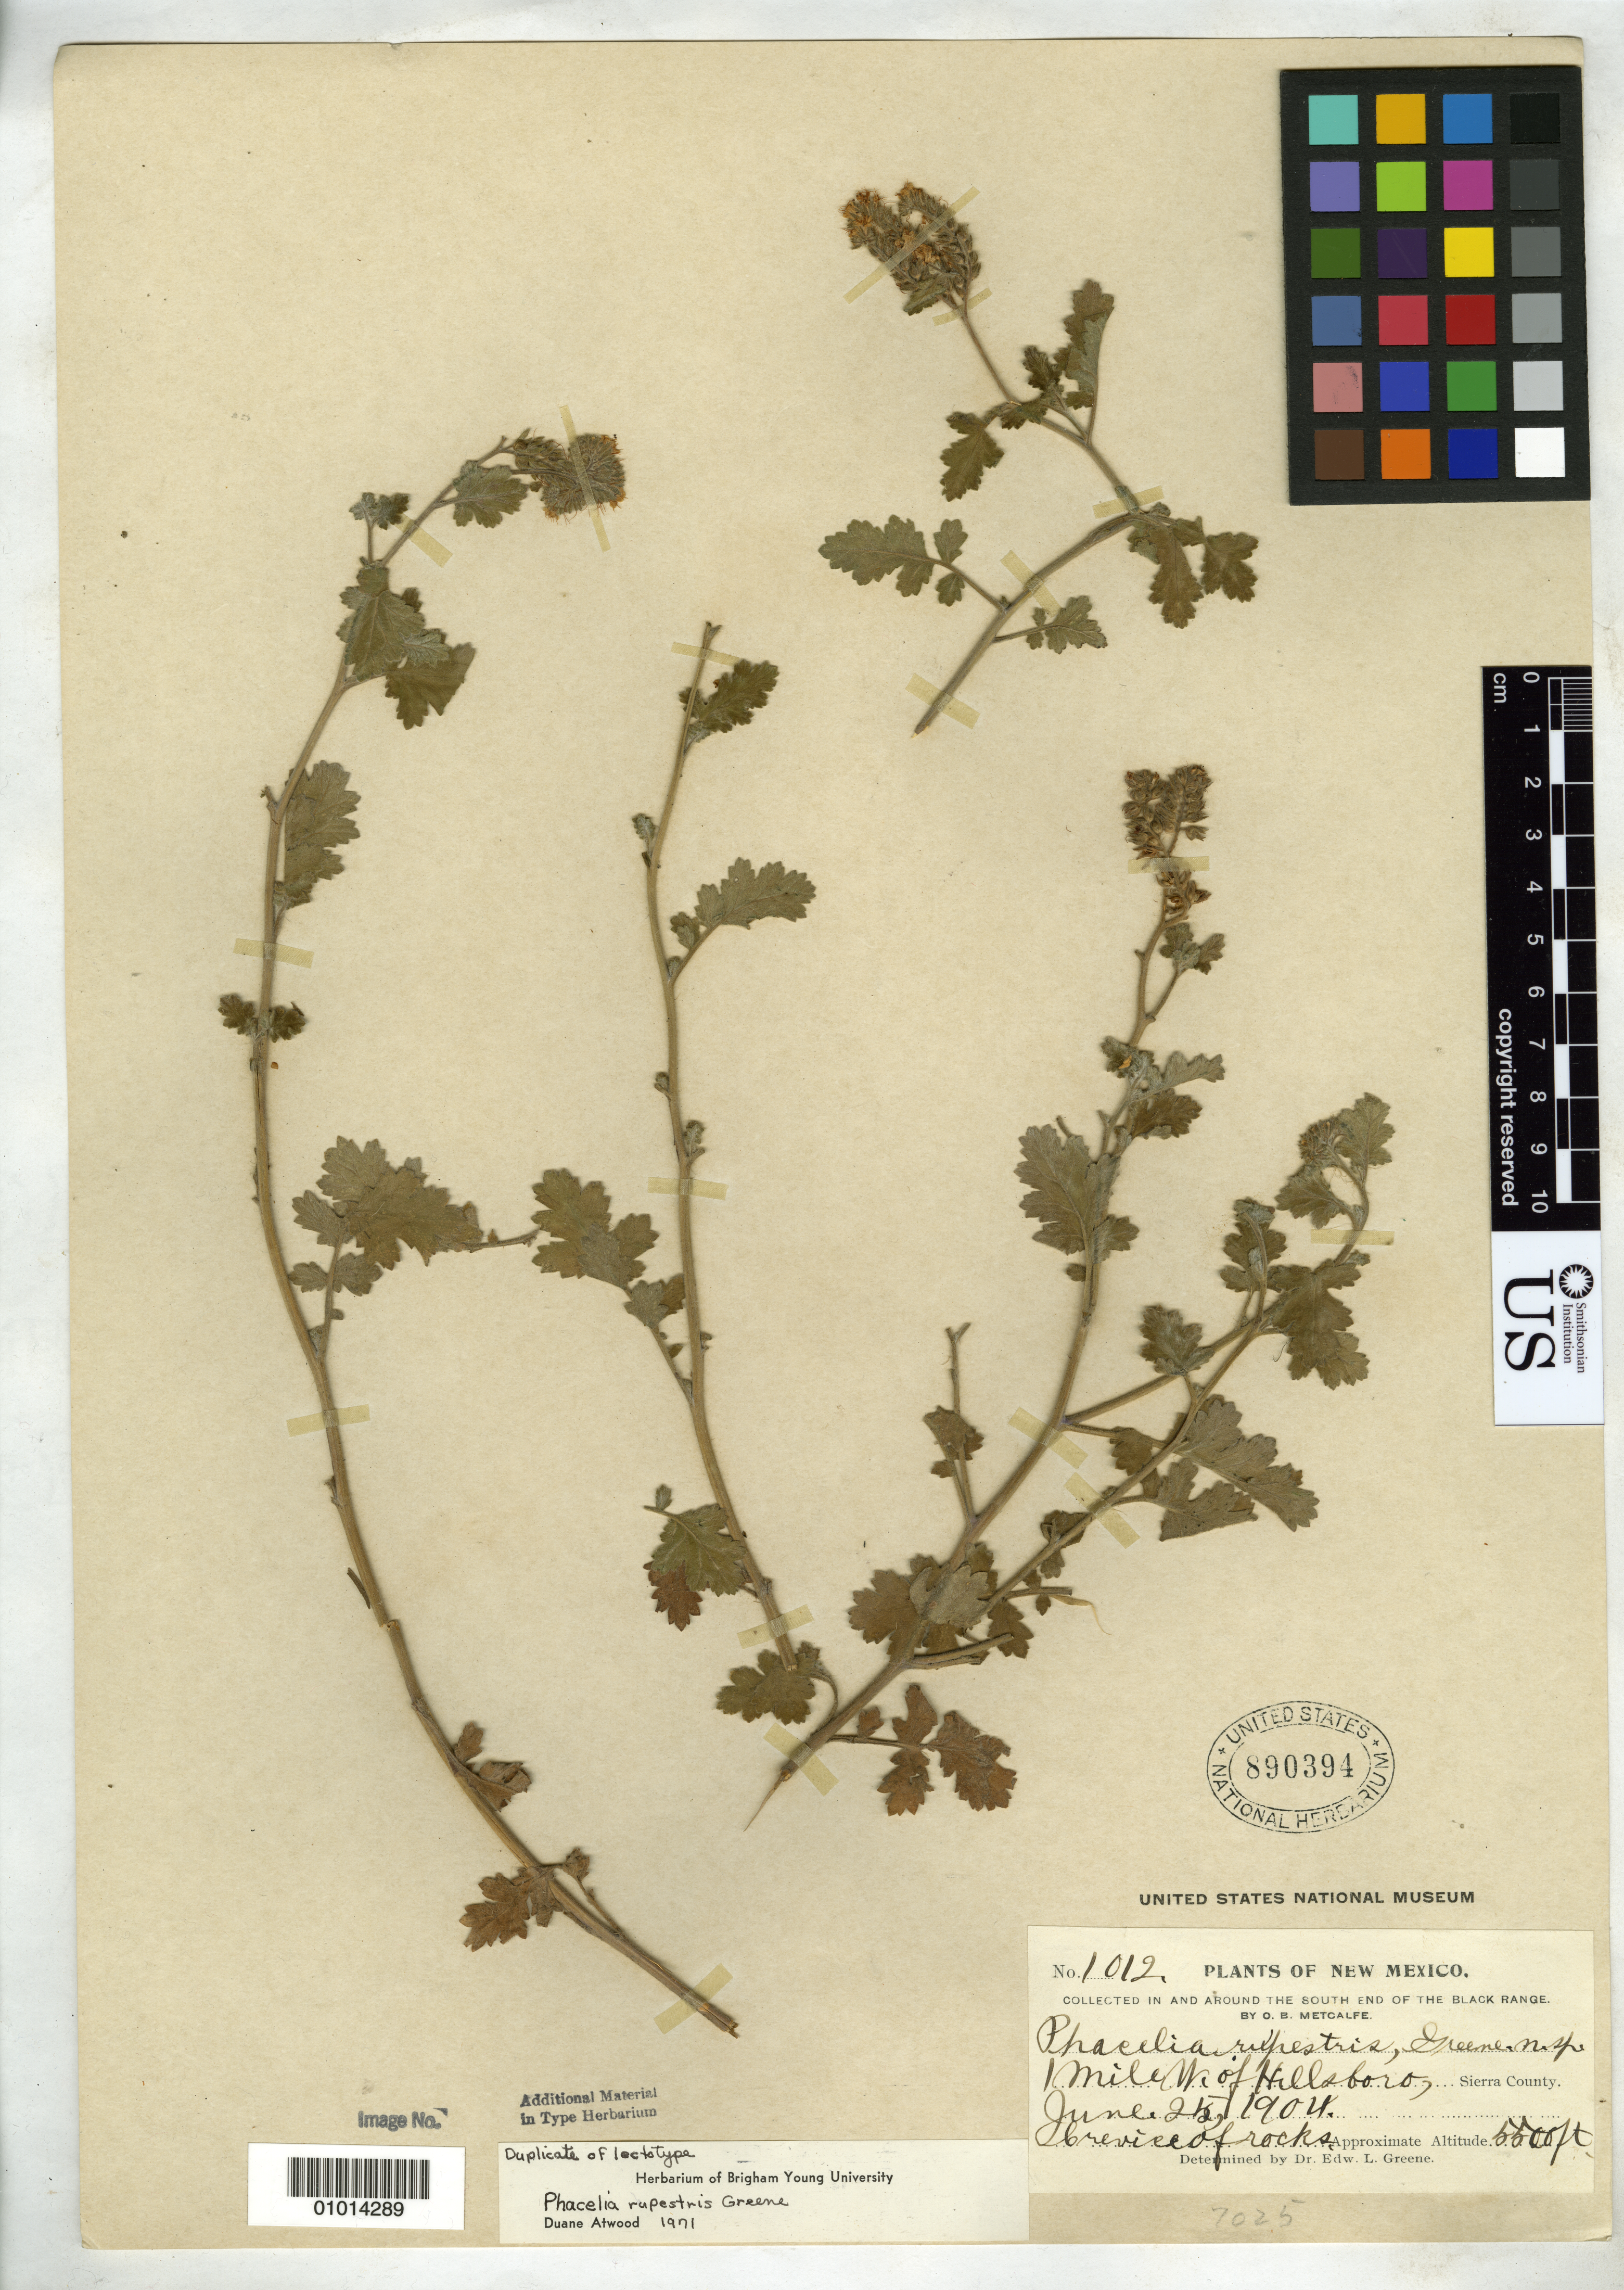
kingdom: Plantae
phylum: Tracheophyta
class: Magnoliopsida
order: Boraginales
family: Hydrophyllaceae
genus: Phacelia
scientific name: Phacelia rupestris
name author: Greene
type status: Isotype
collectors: O. B. Metcalfe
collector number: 1012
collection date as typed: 25 Jun 1904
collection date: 1904-06-25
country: United States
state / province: New Mexico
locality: Black Range, 1 mi. west of Hillsboro.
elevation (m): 1676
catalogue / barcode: US 890394